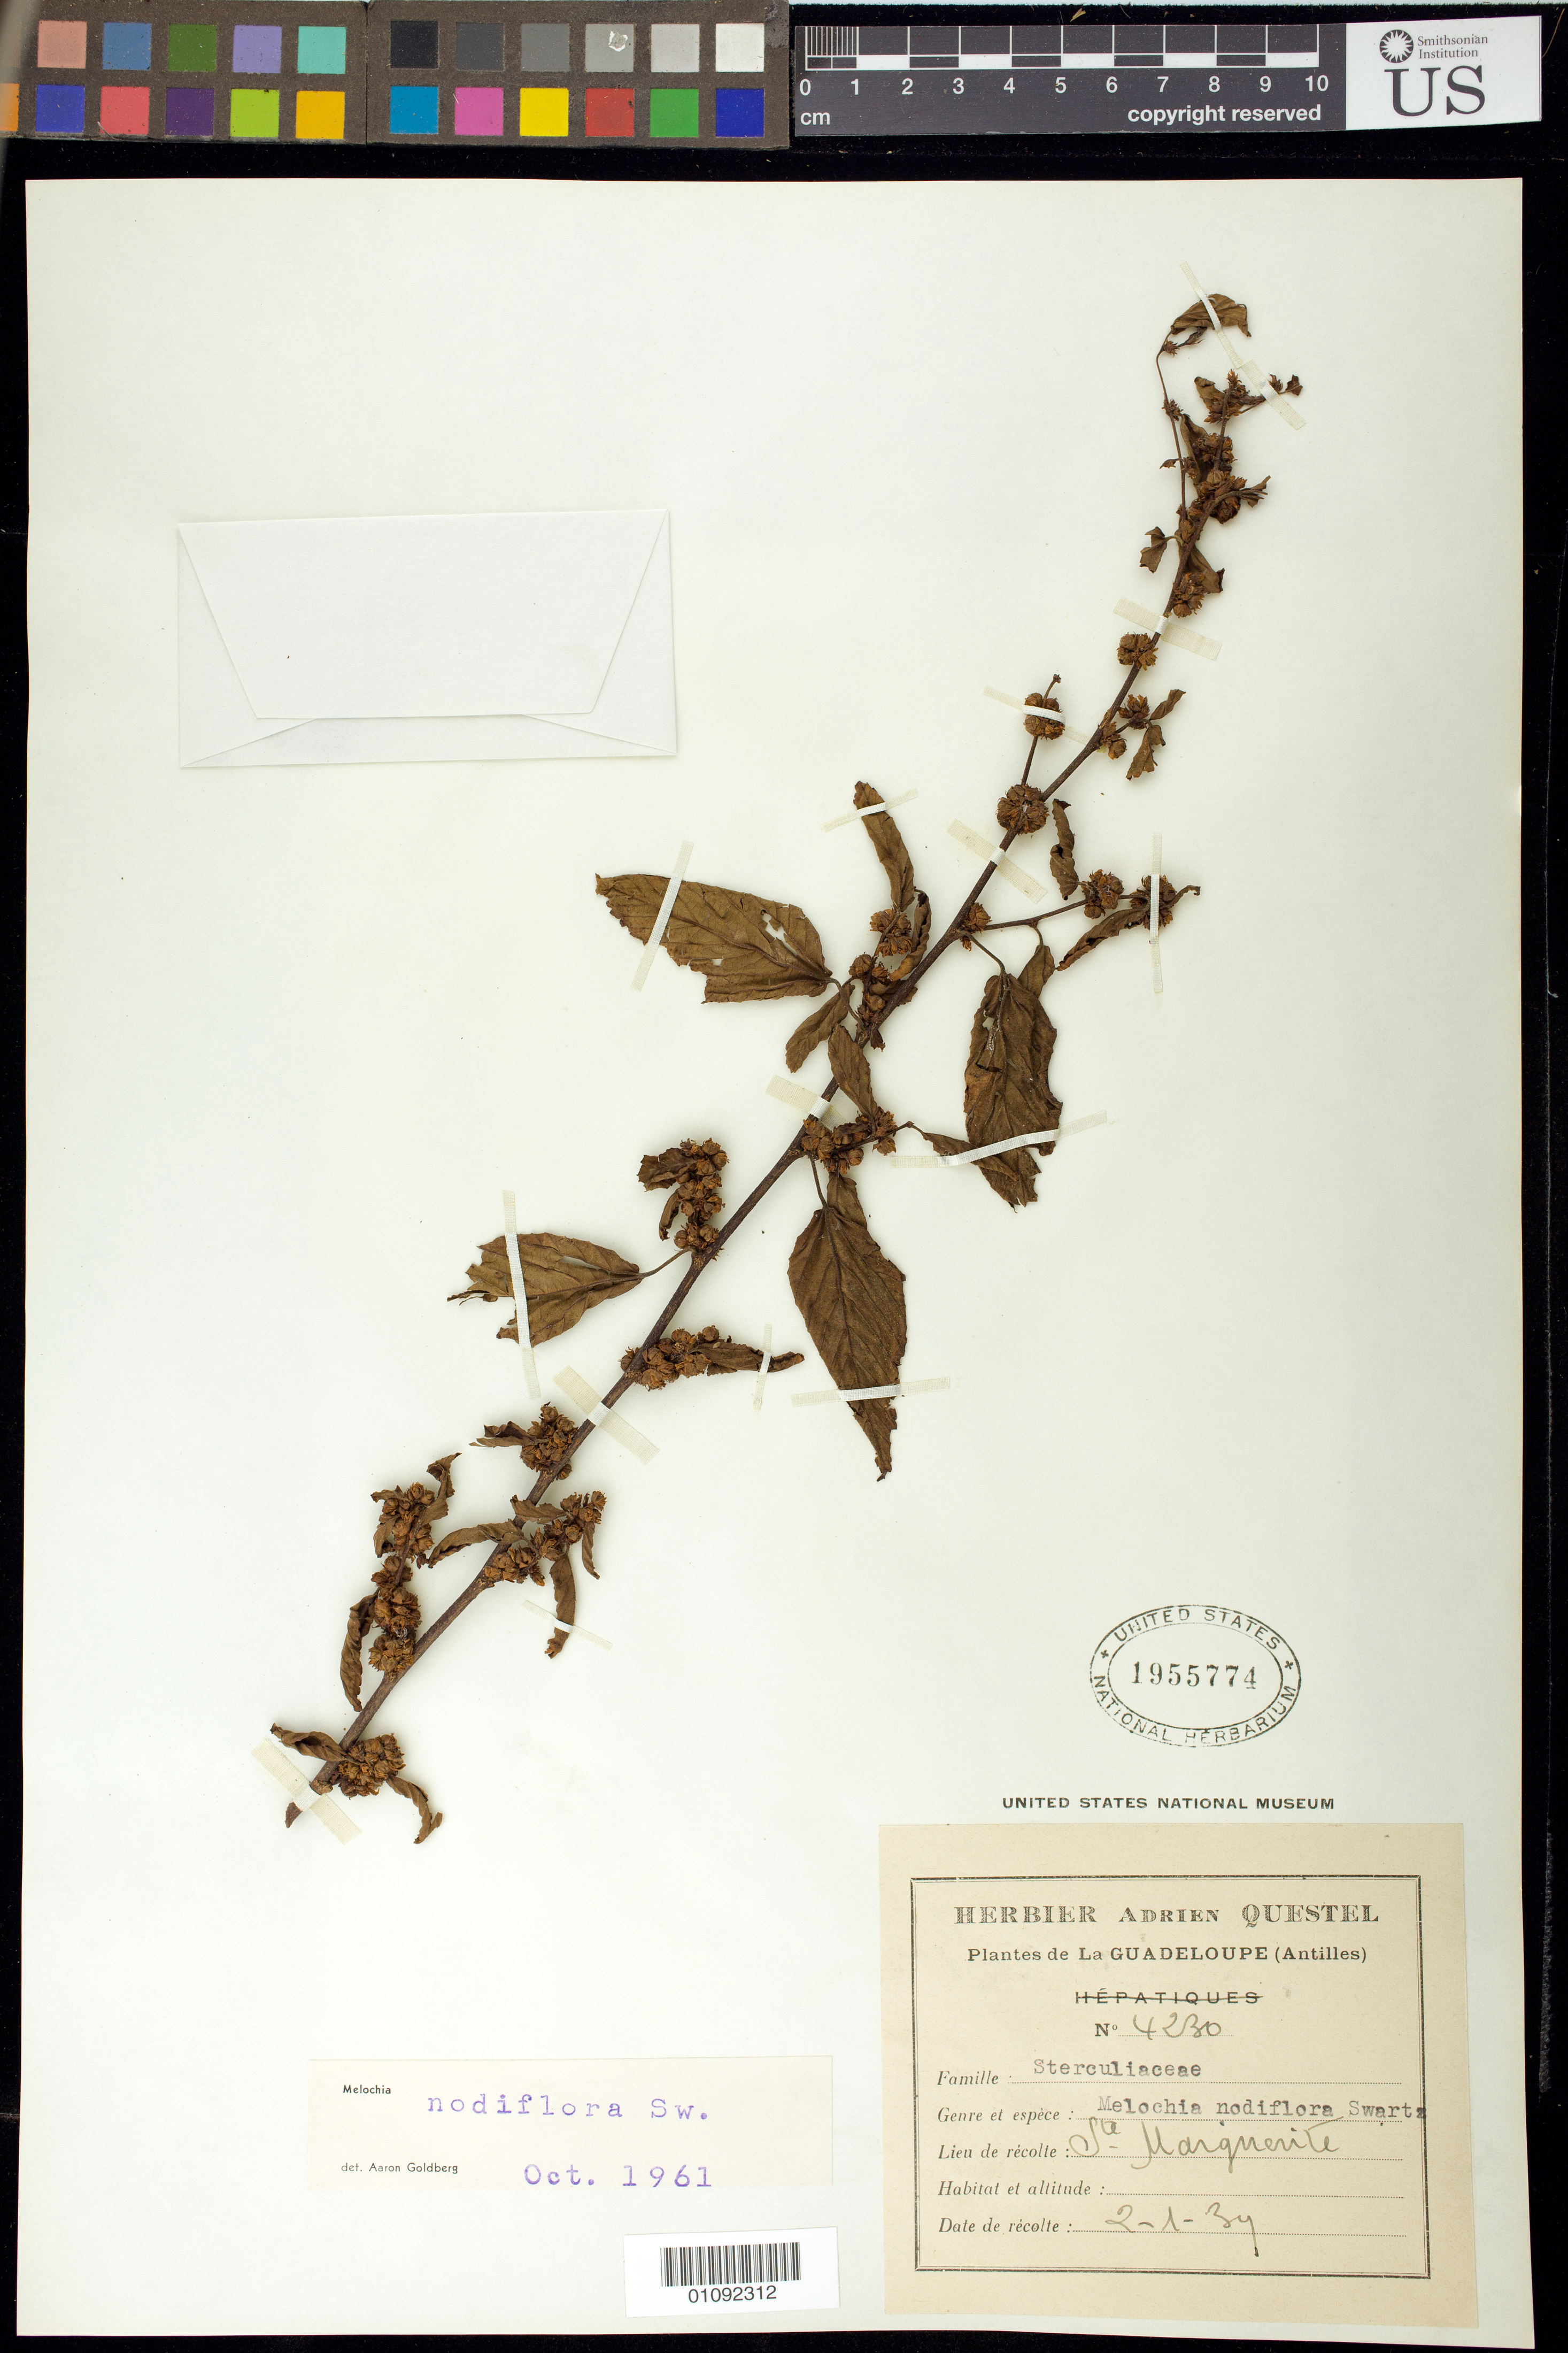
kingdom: Plantae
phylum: Tracheophyta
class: Magnoliopsida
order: Malvales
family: Malvaceae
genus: Melochia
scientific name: Melochia nodiflora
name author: Sw.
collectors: A. Questel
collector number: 4230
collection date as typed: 02 Jan 1939 or 01 Feb 1939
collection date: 1939-01-02 or 1939-02-01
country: Guadeloupe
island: Grande Terre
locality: Ste. Marguerite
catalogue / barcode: US 1955774